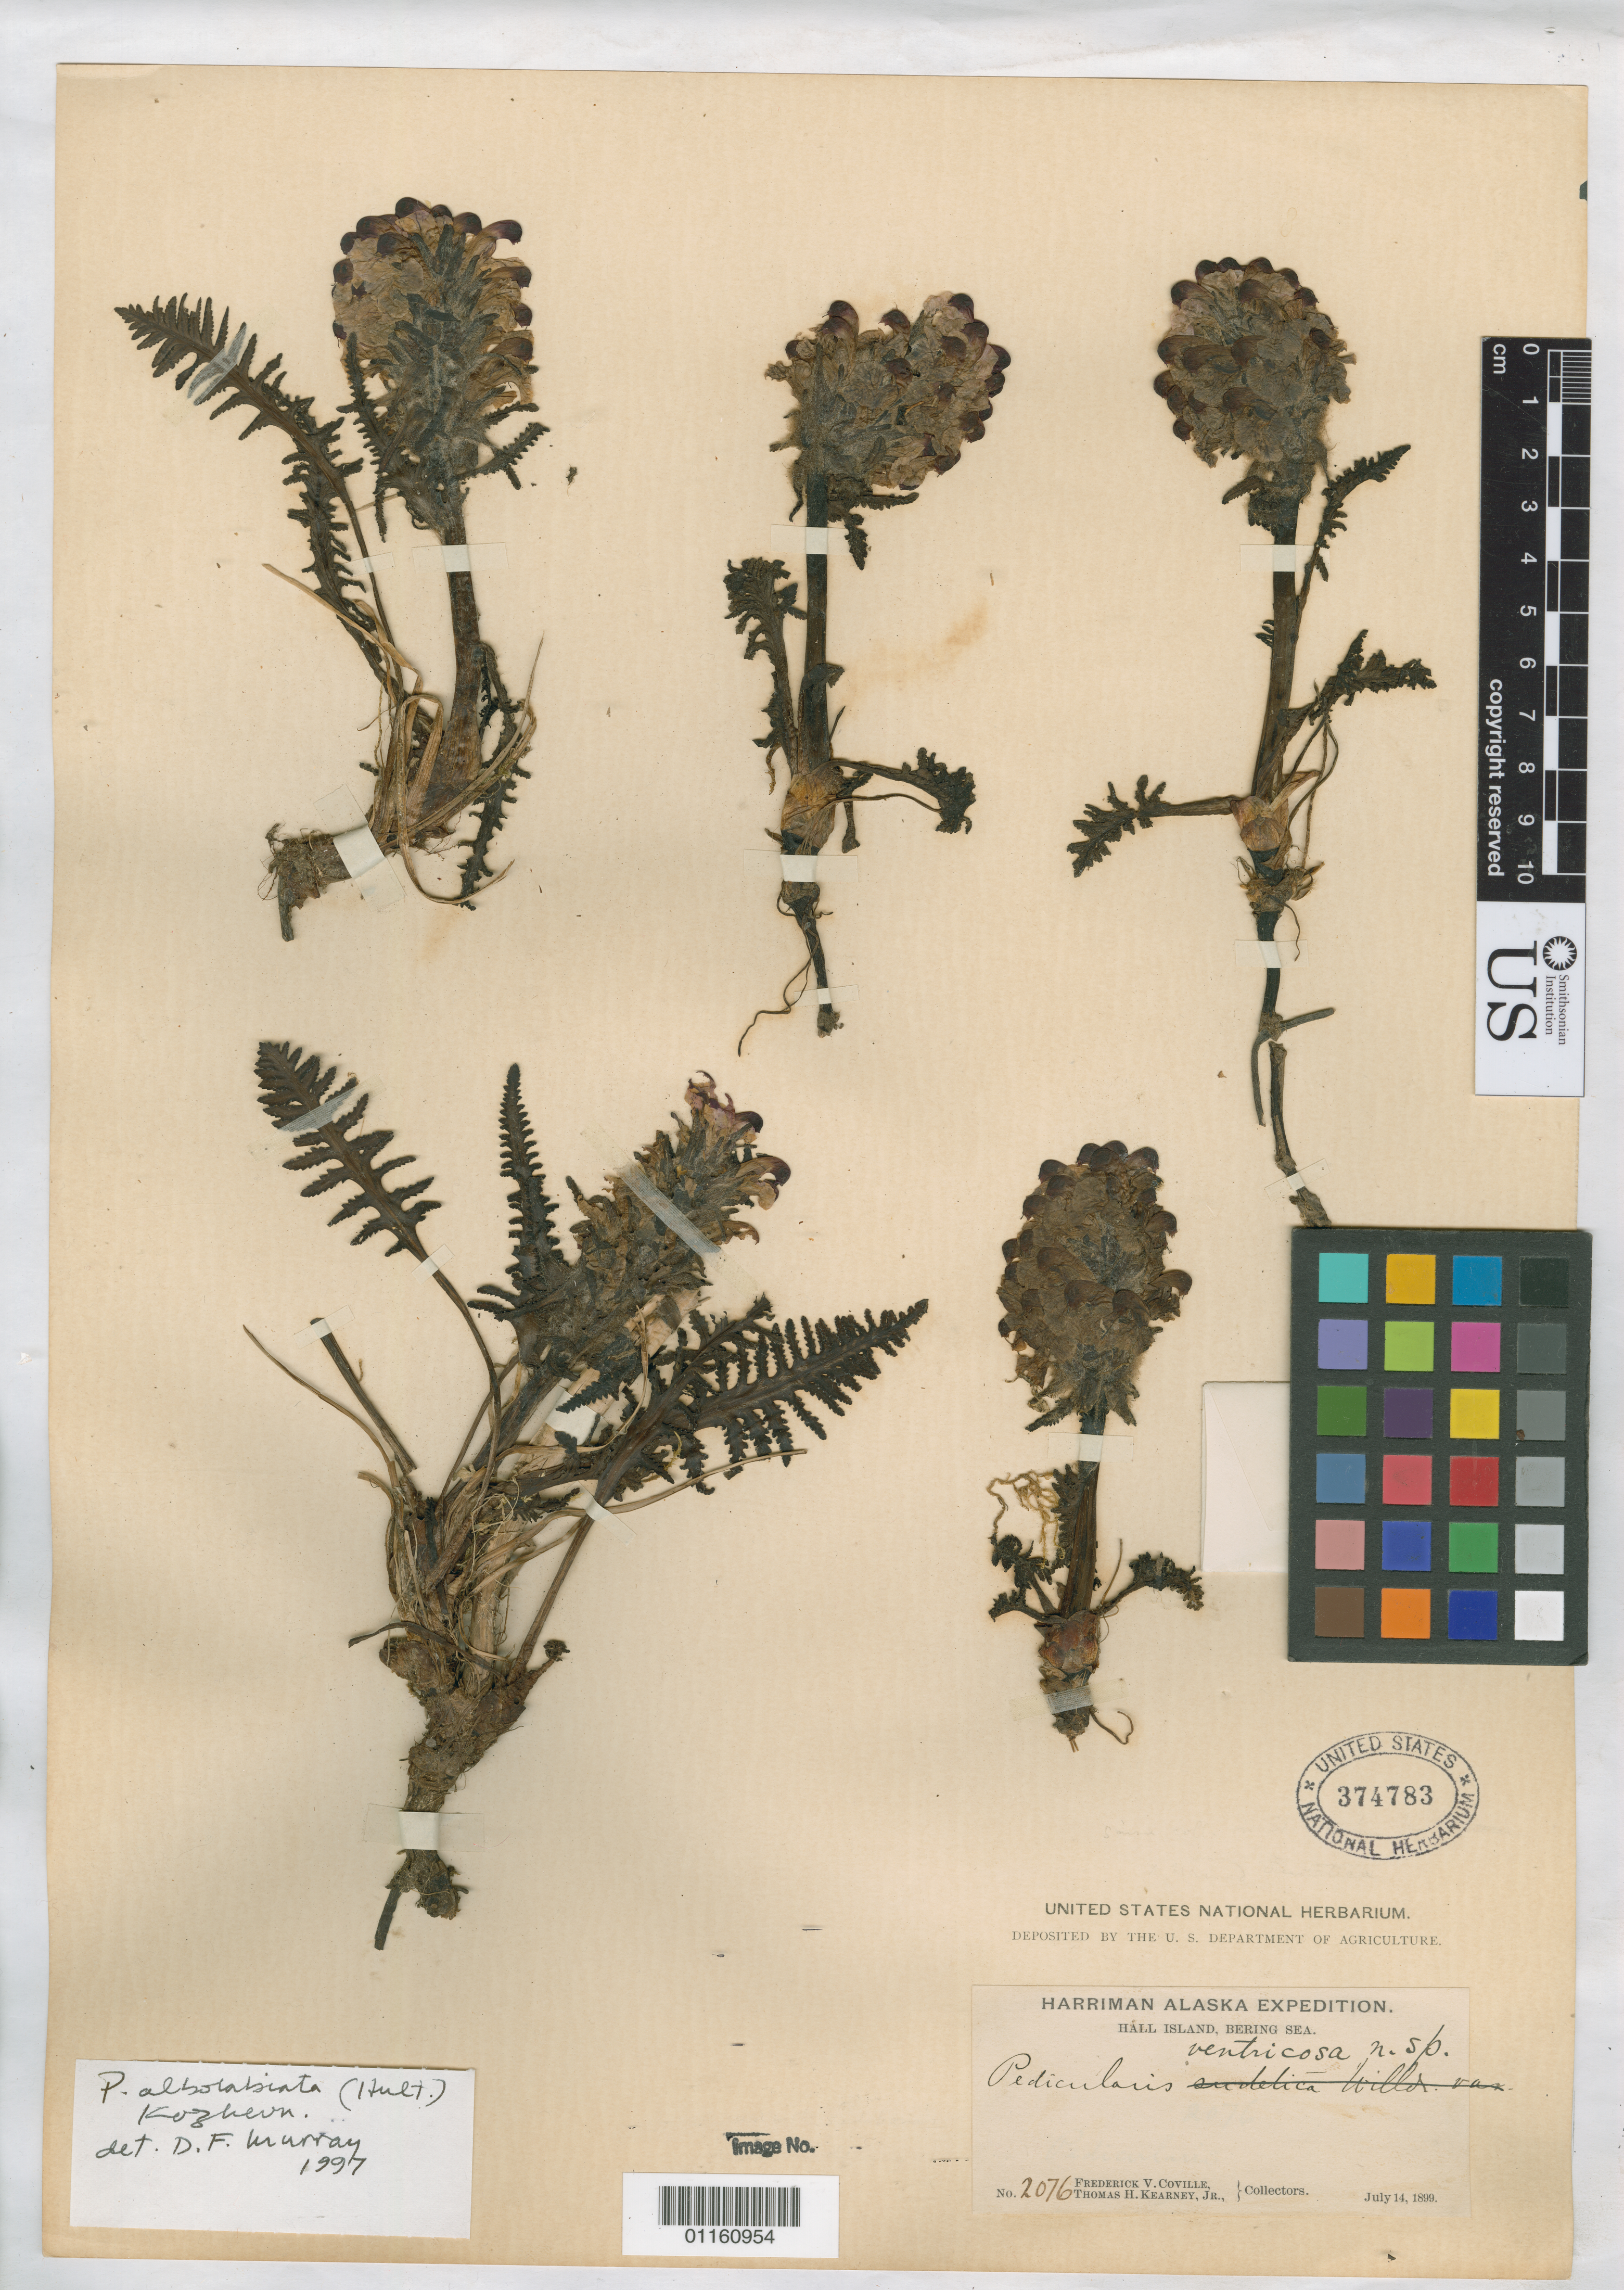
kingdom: Plantae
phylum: Tracheophyta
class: Magnoliopsida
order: Lamiales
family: Orobanchaceae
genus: Pedicularis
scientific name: Pedicularis albolabiata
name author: (Hultén) Kozhevn.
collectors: F. V. Coville & T. H. Kearney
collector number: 2076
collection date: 1899-07-14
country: United States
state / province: Alaska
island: Hall Island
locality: Hall Island, Bering Sea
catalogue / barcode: US 374783